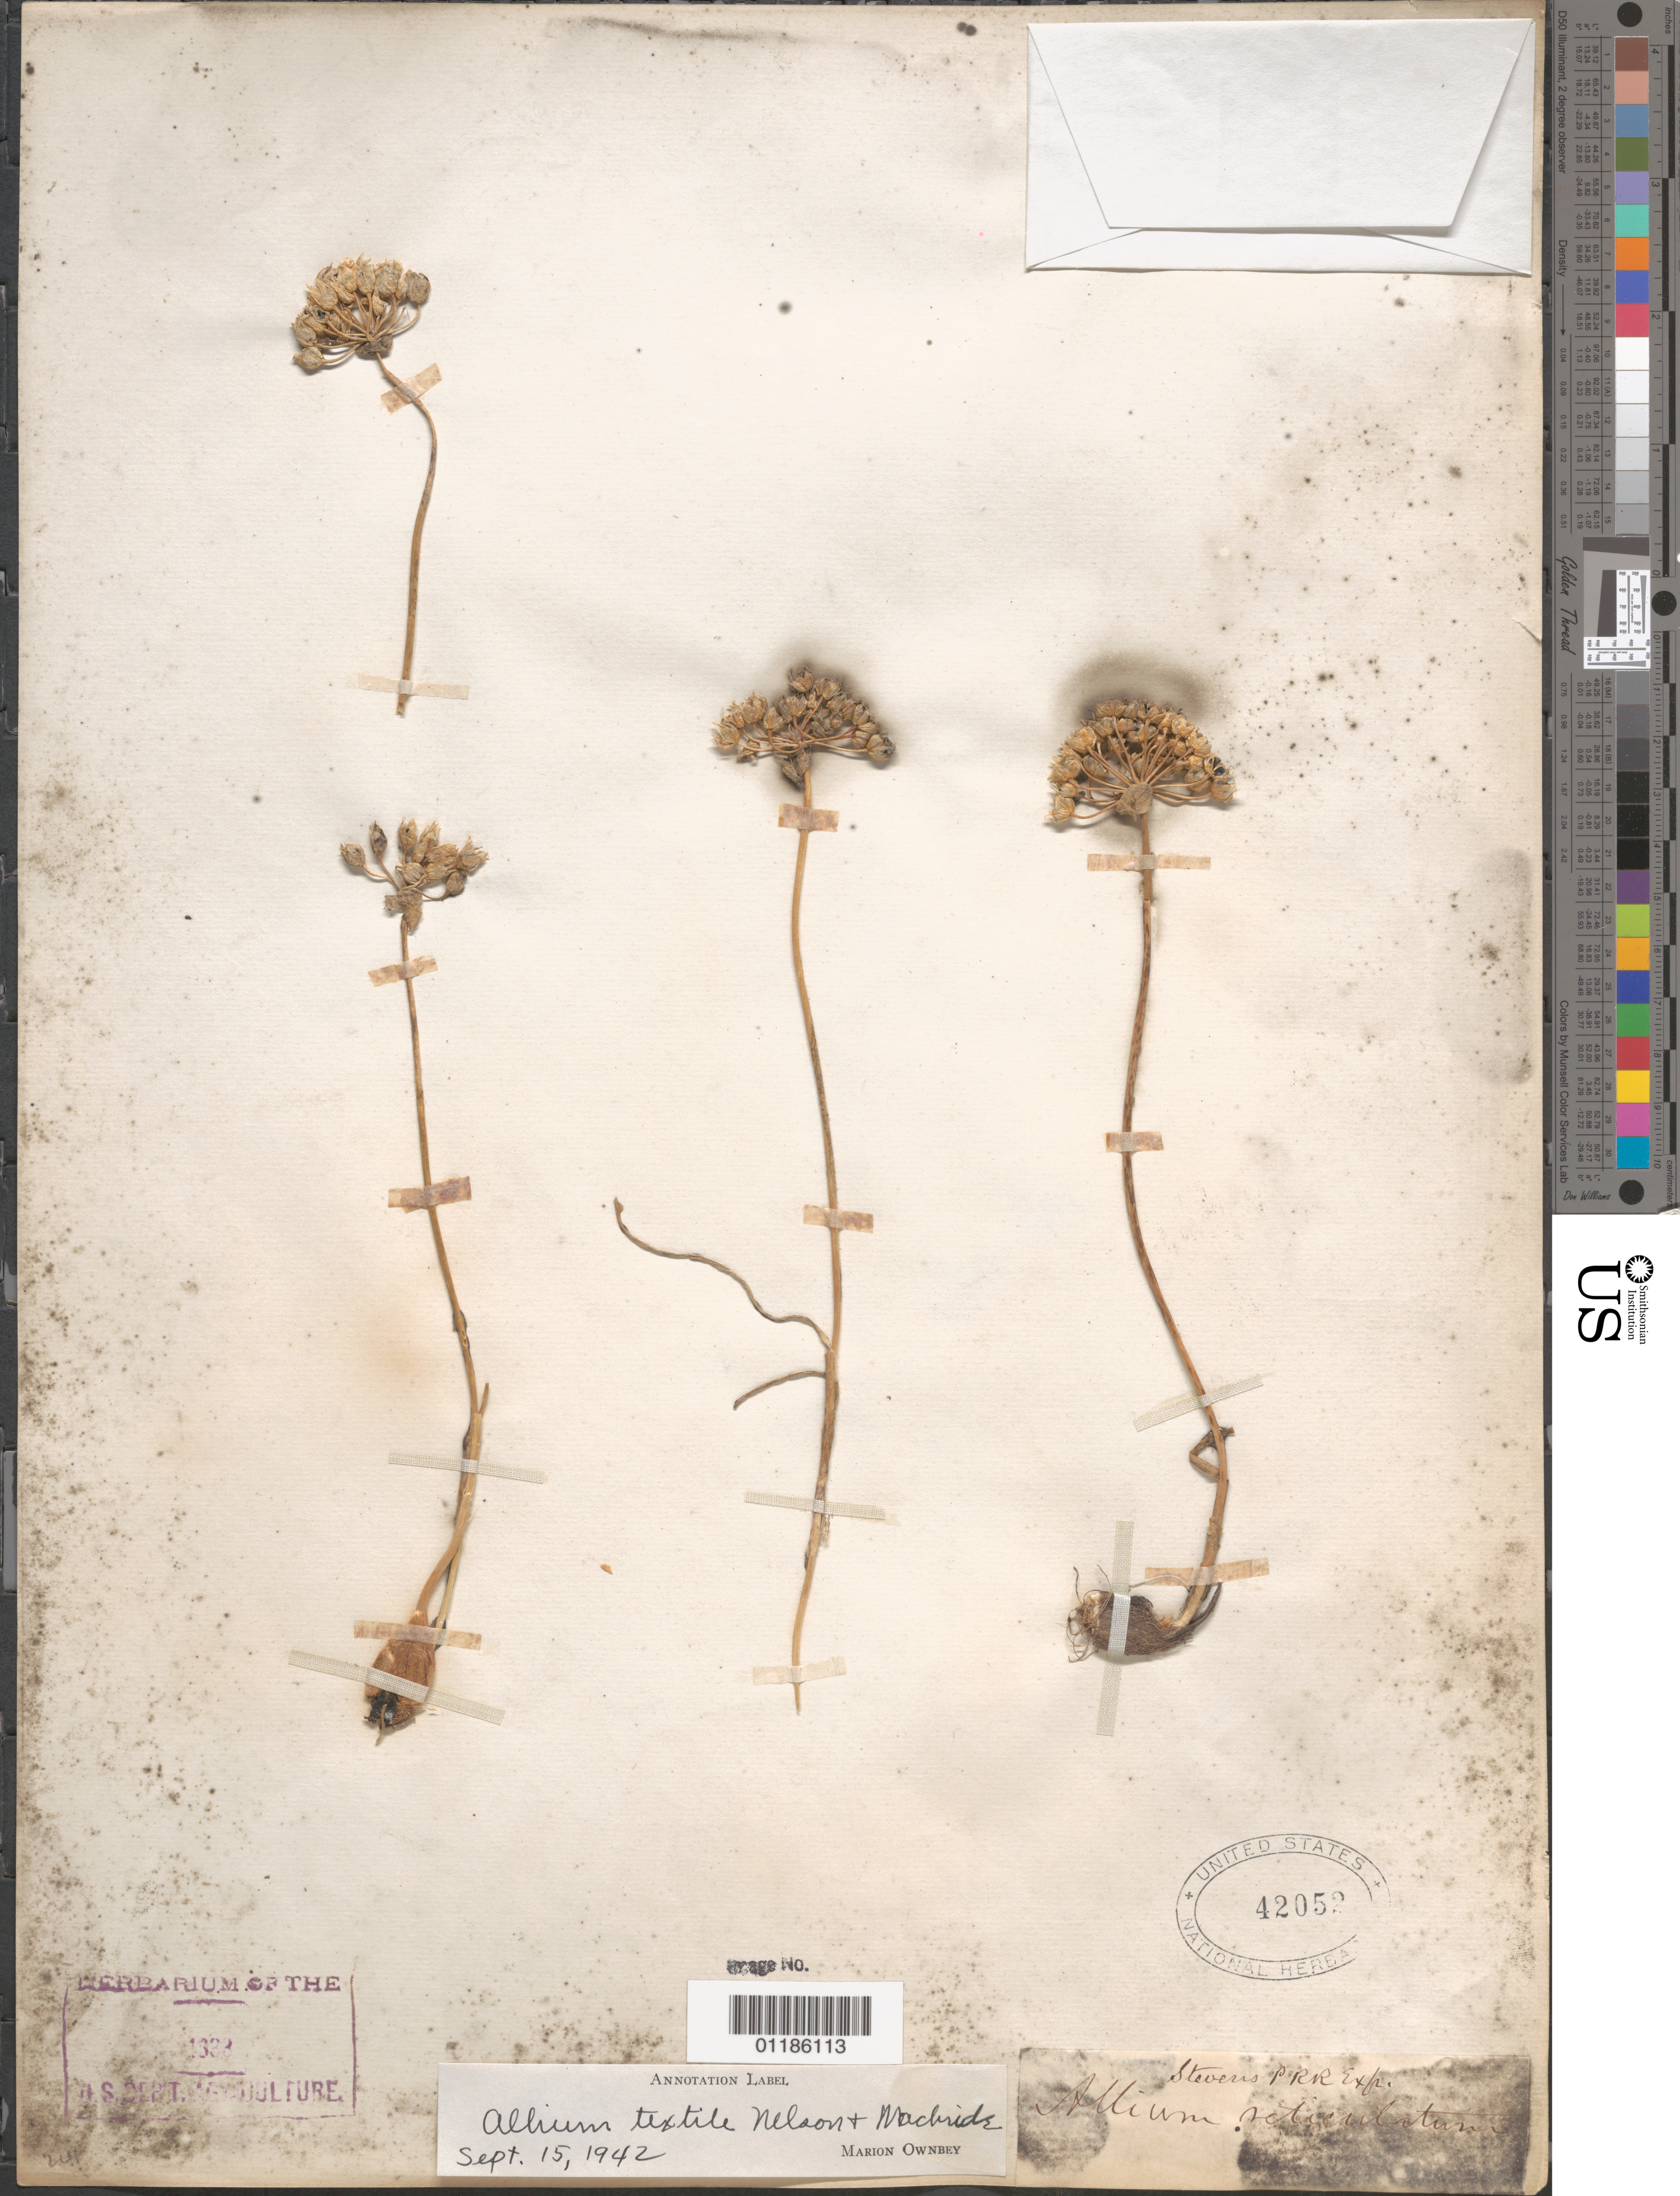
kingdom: Plantae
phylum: Tracheophyta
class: Liliopsida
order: Asparagales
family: Amaryllidaceae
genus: Allium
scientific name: Allium textile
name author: A. Nelson & J.F. Macbr.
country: Canada / United States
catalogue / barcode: US 42052